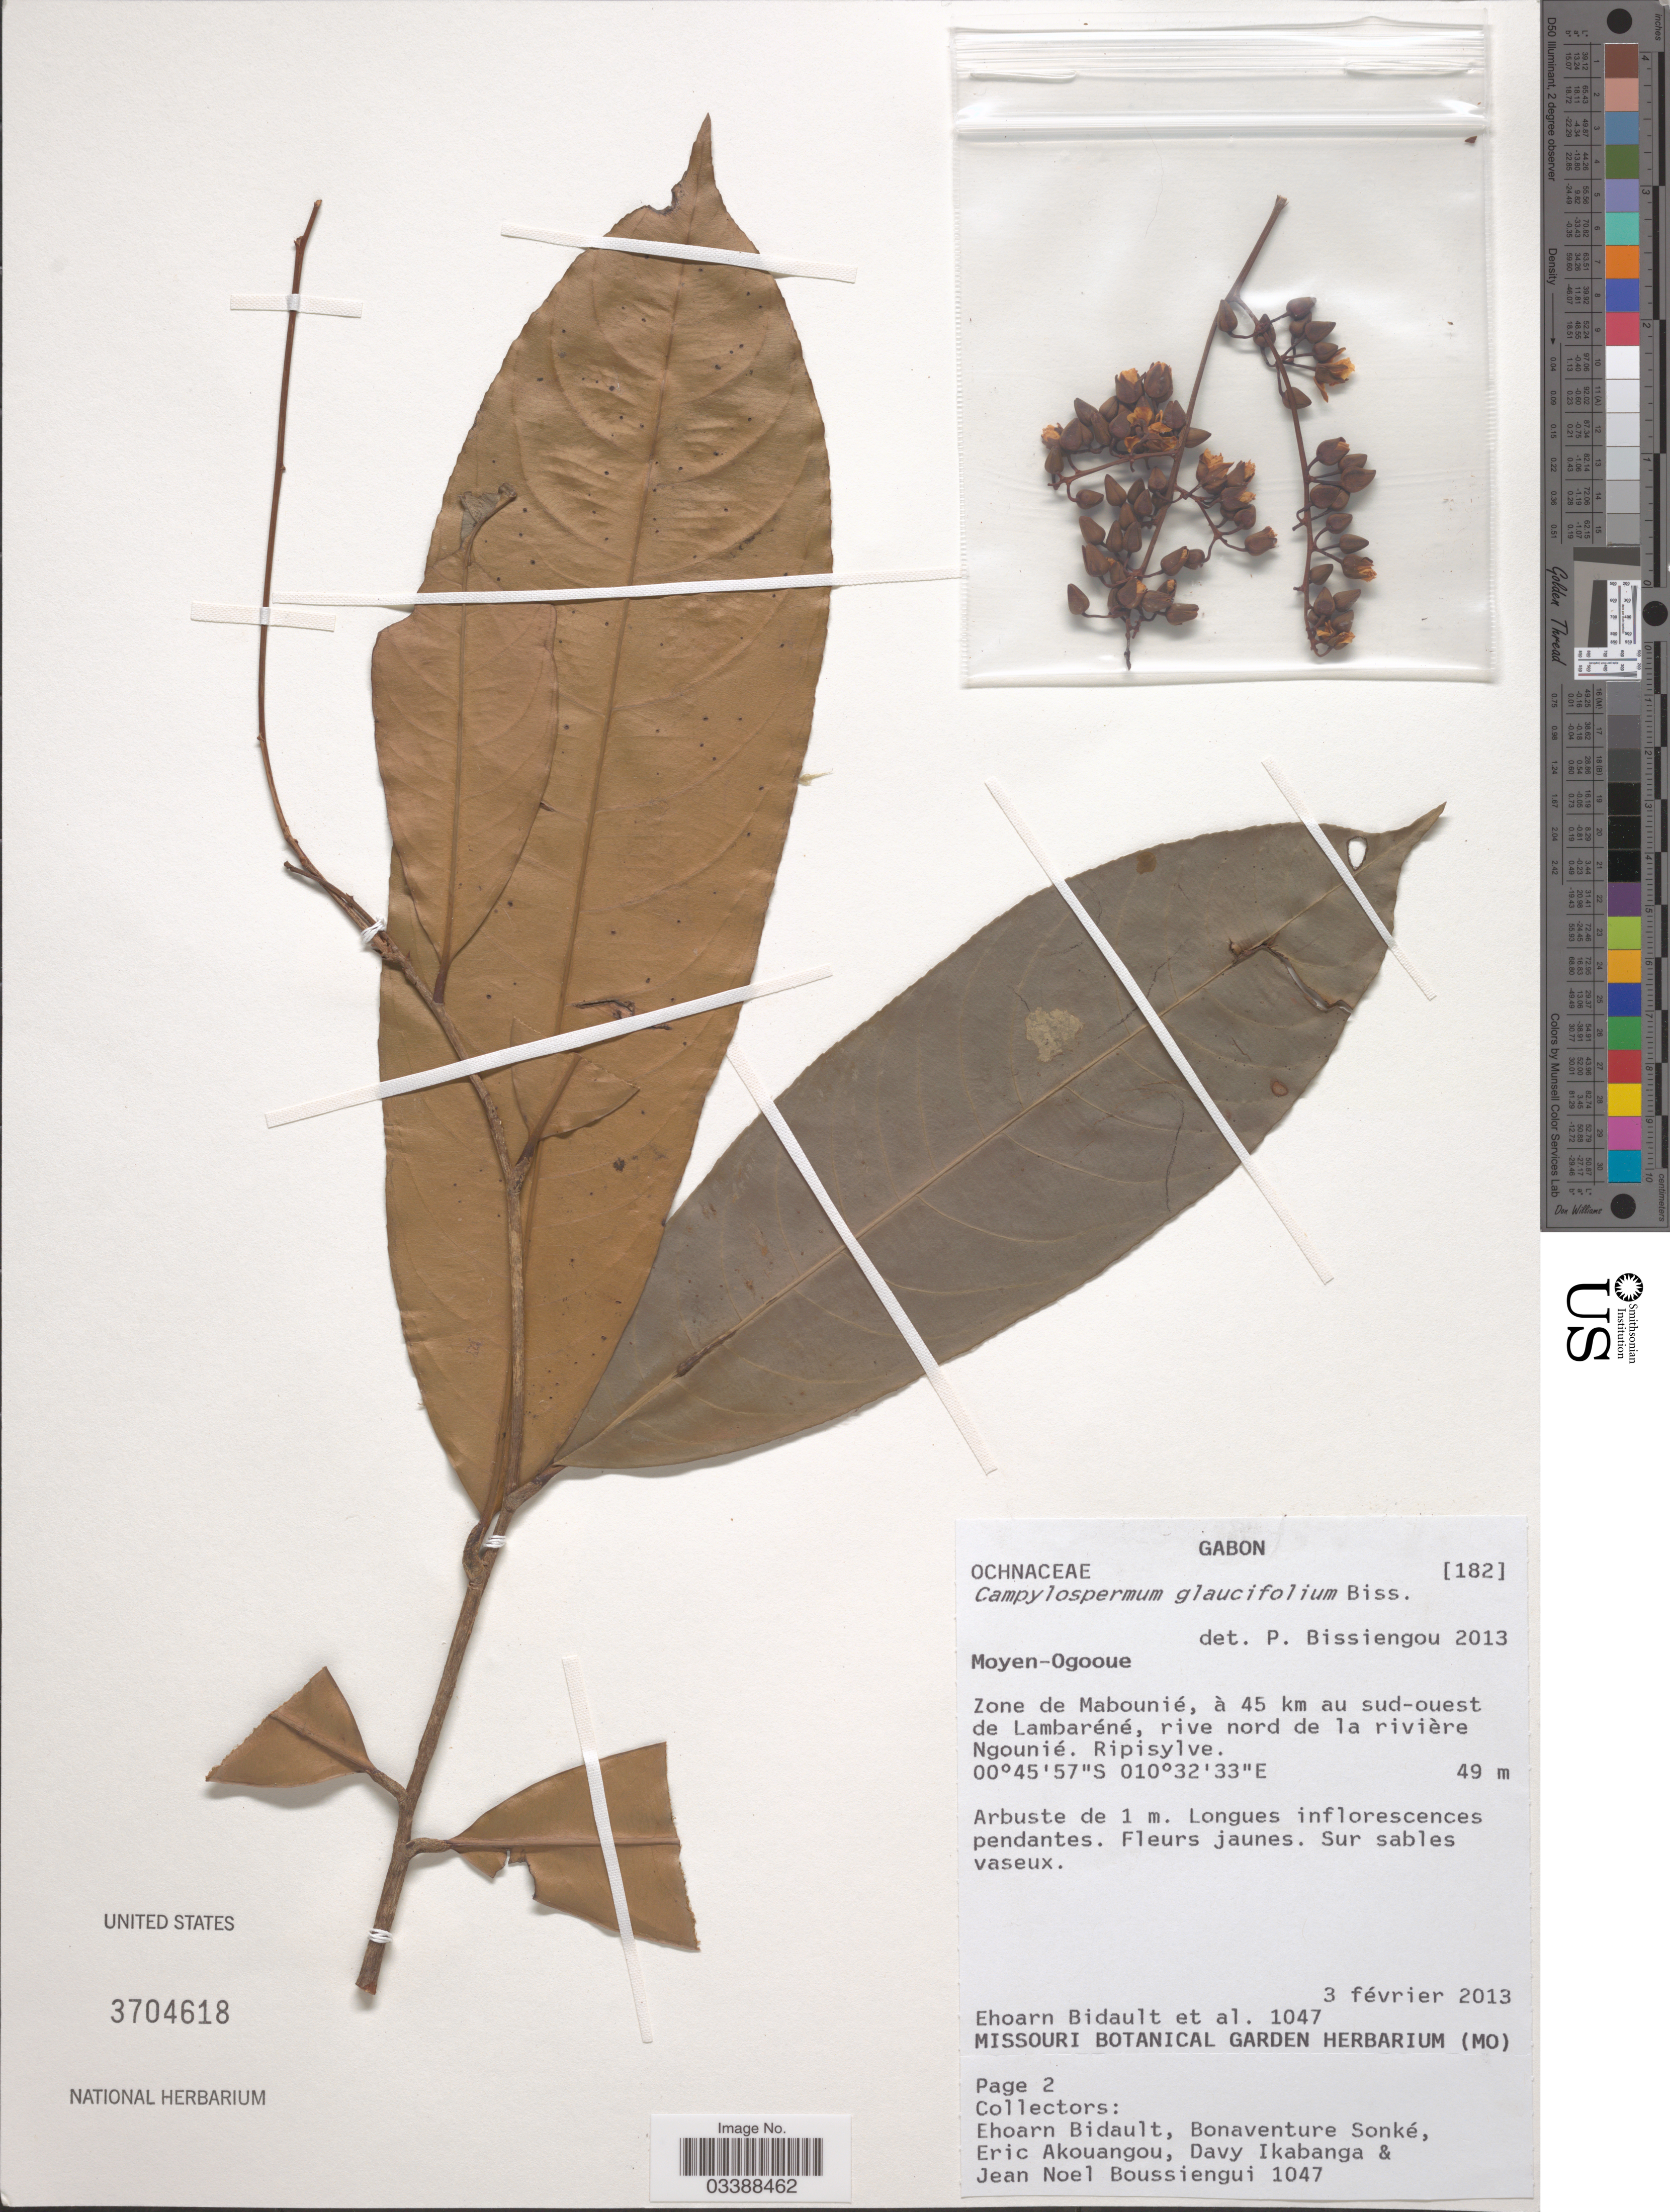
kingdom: Plantae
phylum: Tracheophyta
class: Magnoliopsida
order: Malpighiales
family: Ochnaceae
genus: Campylospermum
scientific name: Campylospermum glaucifolium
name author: Biss.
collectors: E. Bidault, B. Sonké, E. Akouangou, D. Ikabanga & J. Boussiengui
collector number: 1047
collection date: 2013-02-03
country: Gabon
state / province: Moyen-Ogooue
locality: Zone de Mabounié, à 45 km au sud-ouest de Lambaréné, rive nord de la rivière Ngounié. Ripisylve.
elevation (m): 49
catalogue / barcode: US 3704618